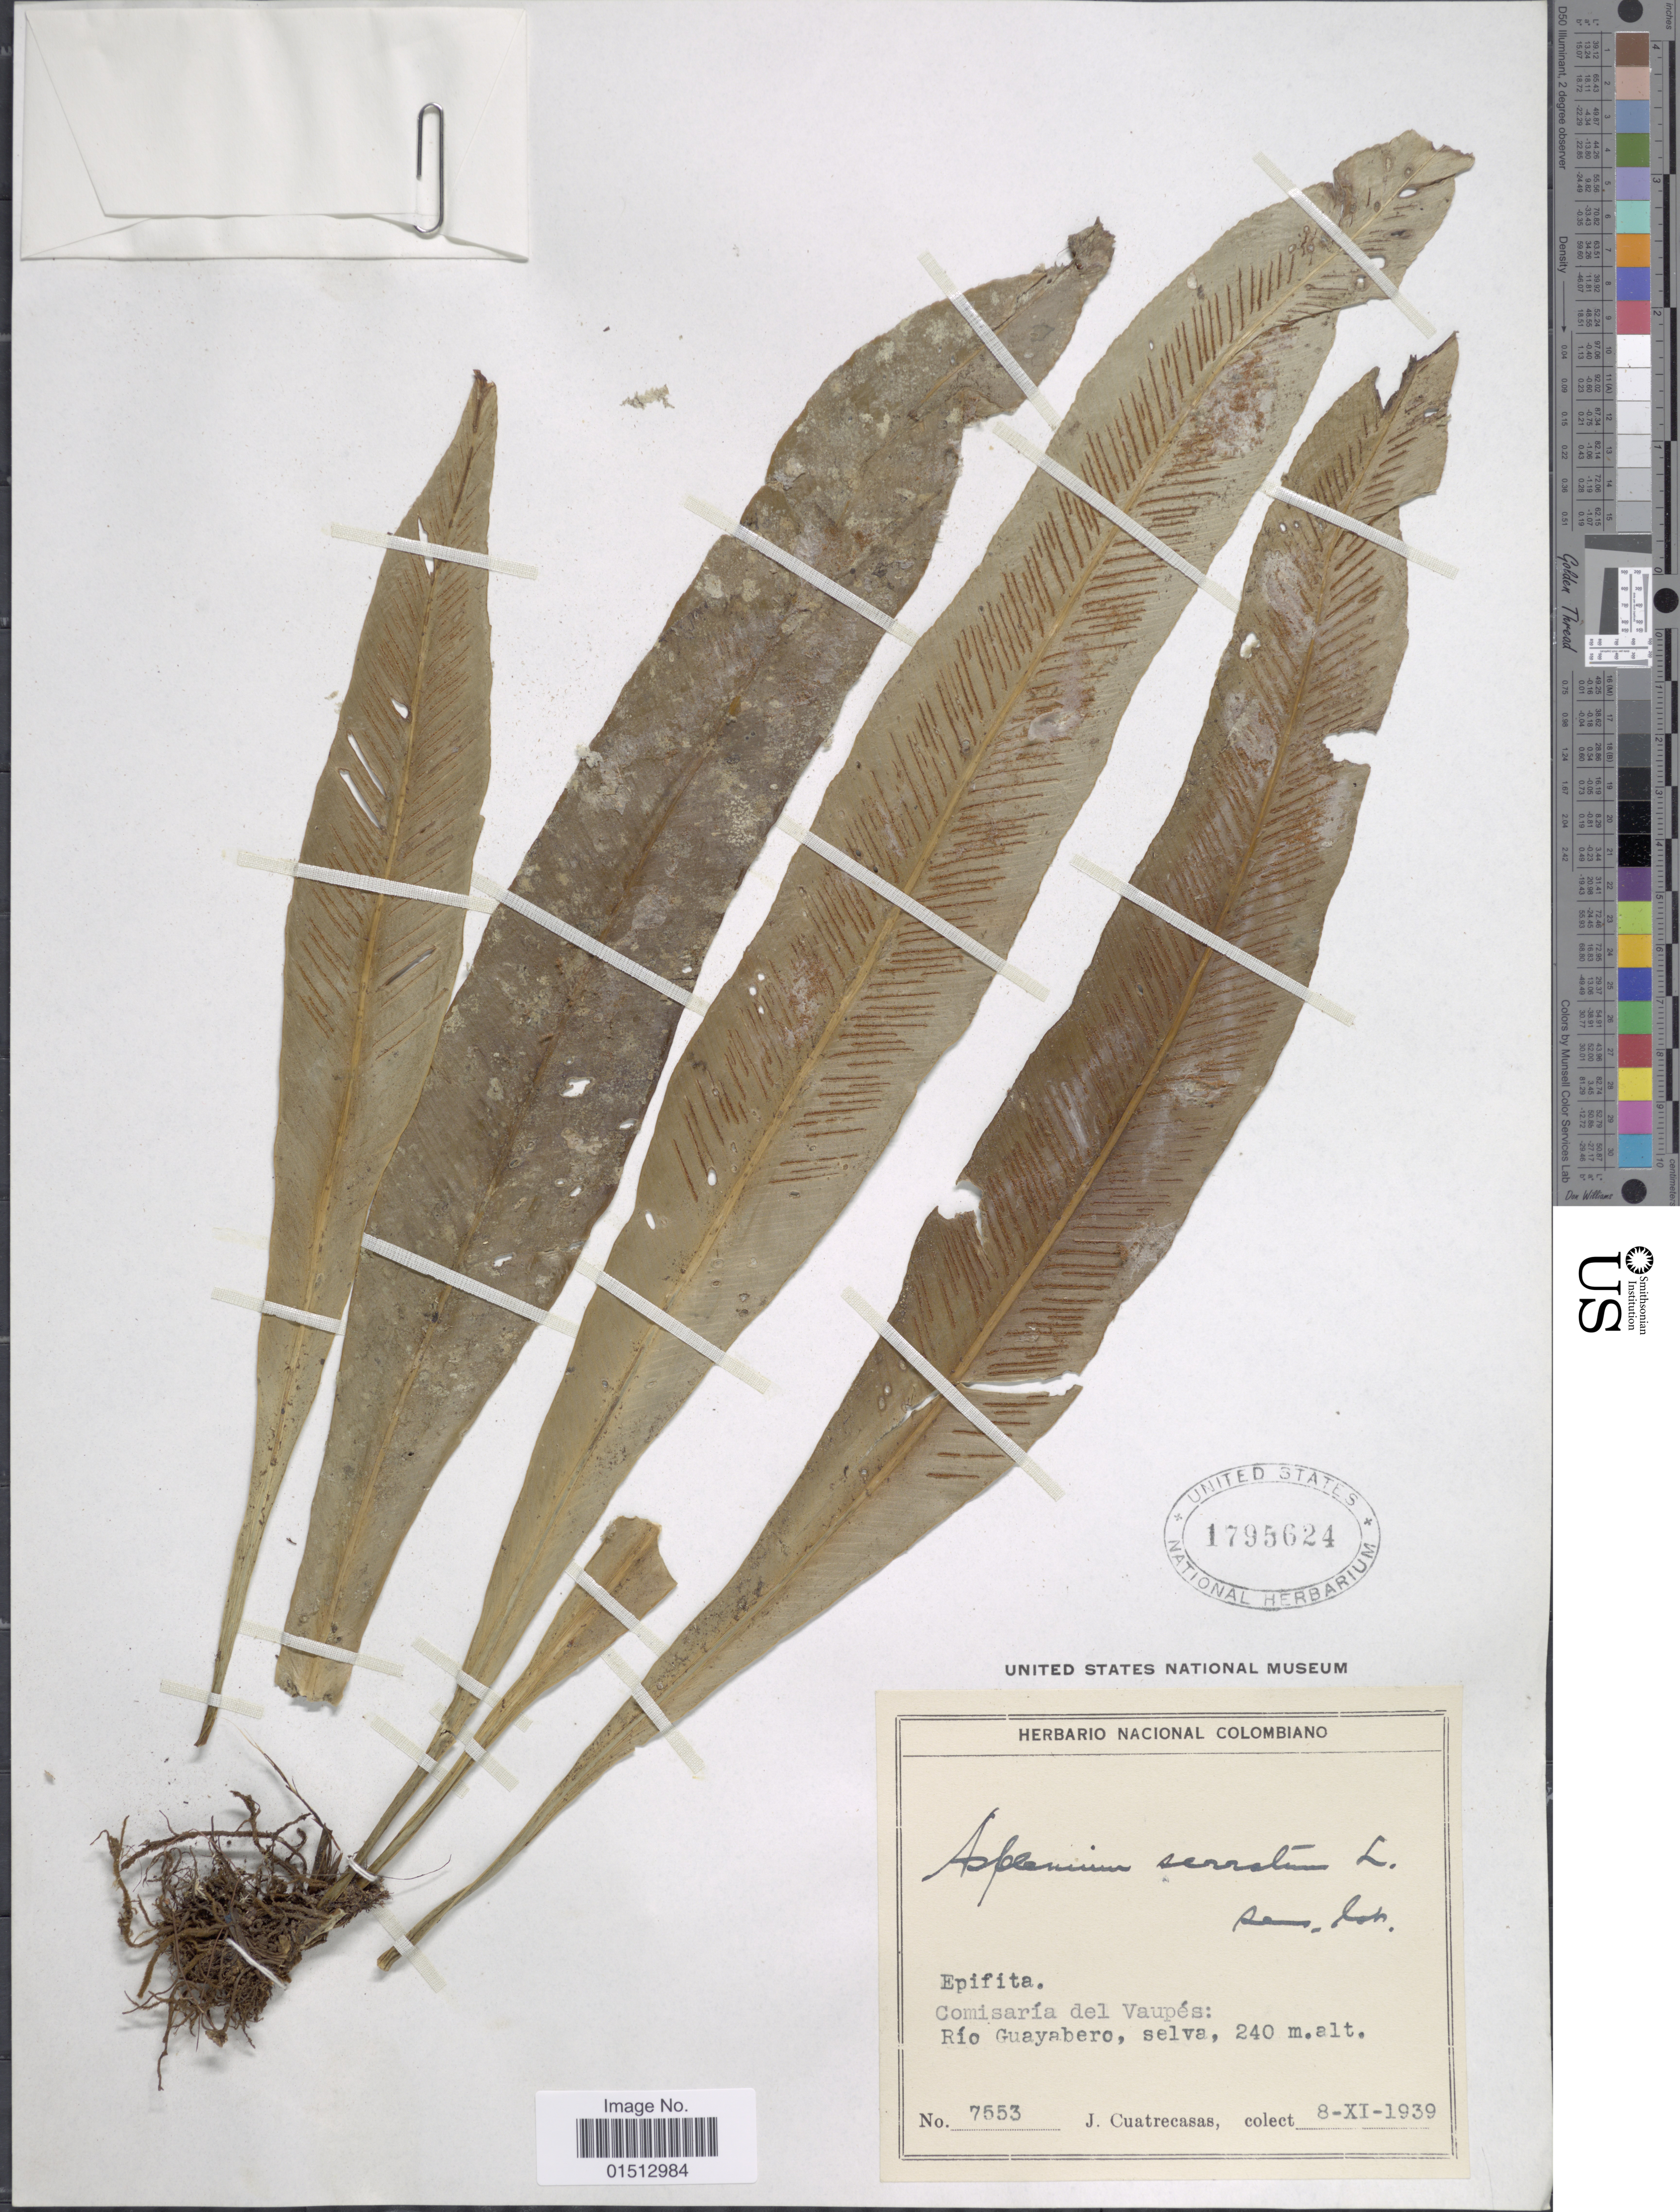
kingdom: Plantae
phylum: Tracheophyta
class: Polypodiopsida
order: Polypodiales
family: Aspleniaceae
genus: Asplenium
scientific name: Asplenium serratum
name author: L.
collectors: J. Cuatrecasas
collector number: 7553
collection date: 1939-11-08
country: Colombia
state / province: Vaupés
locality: Comisario del Vaupes, Rio Guayabero, selva.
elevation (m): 240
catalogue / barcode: US 1795624